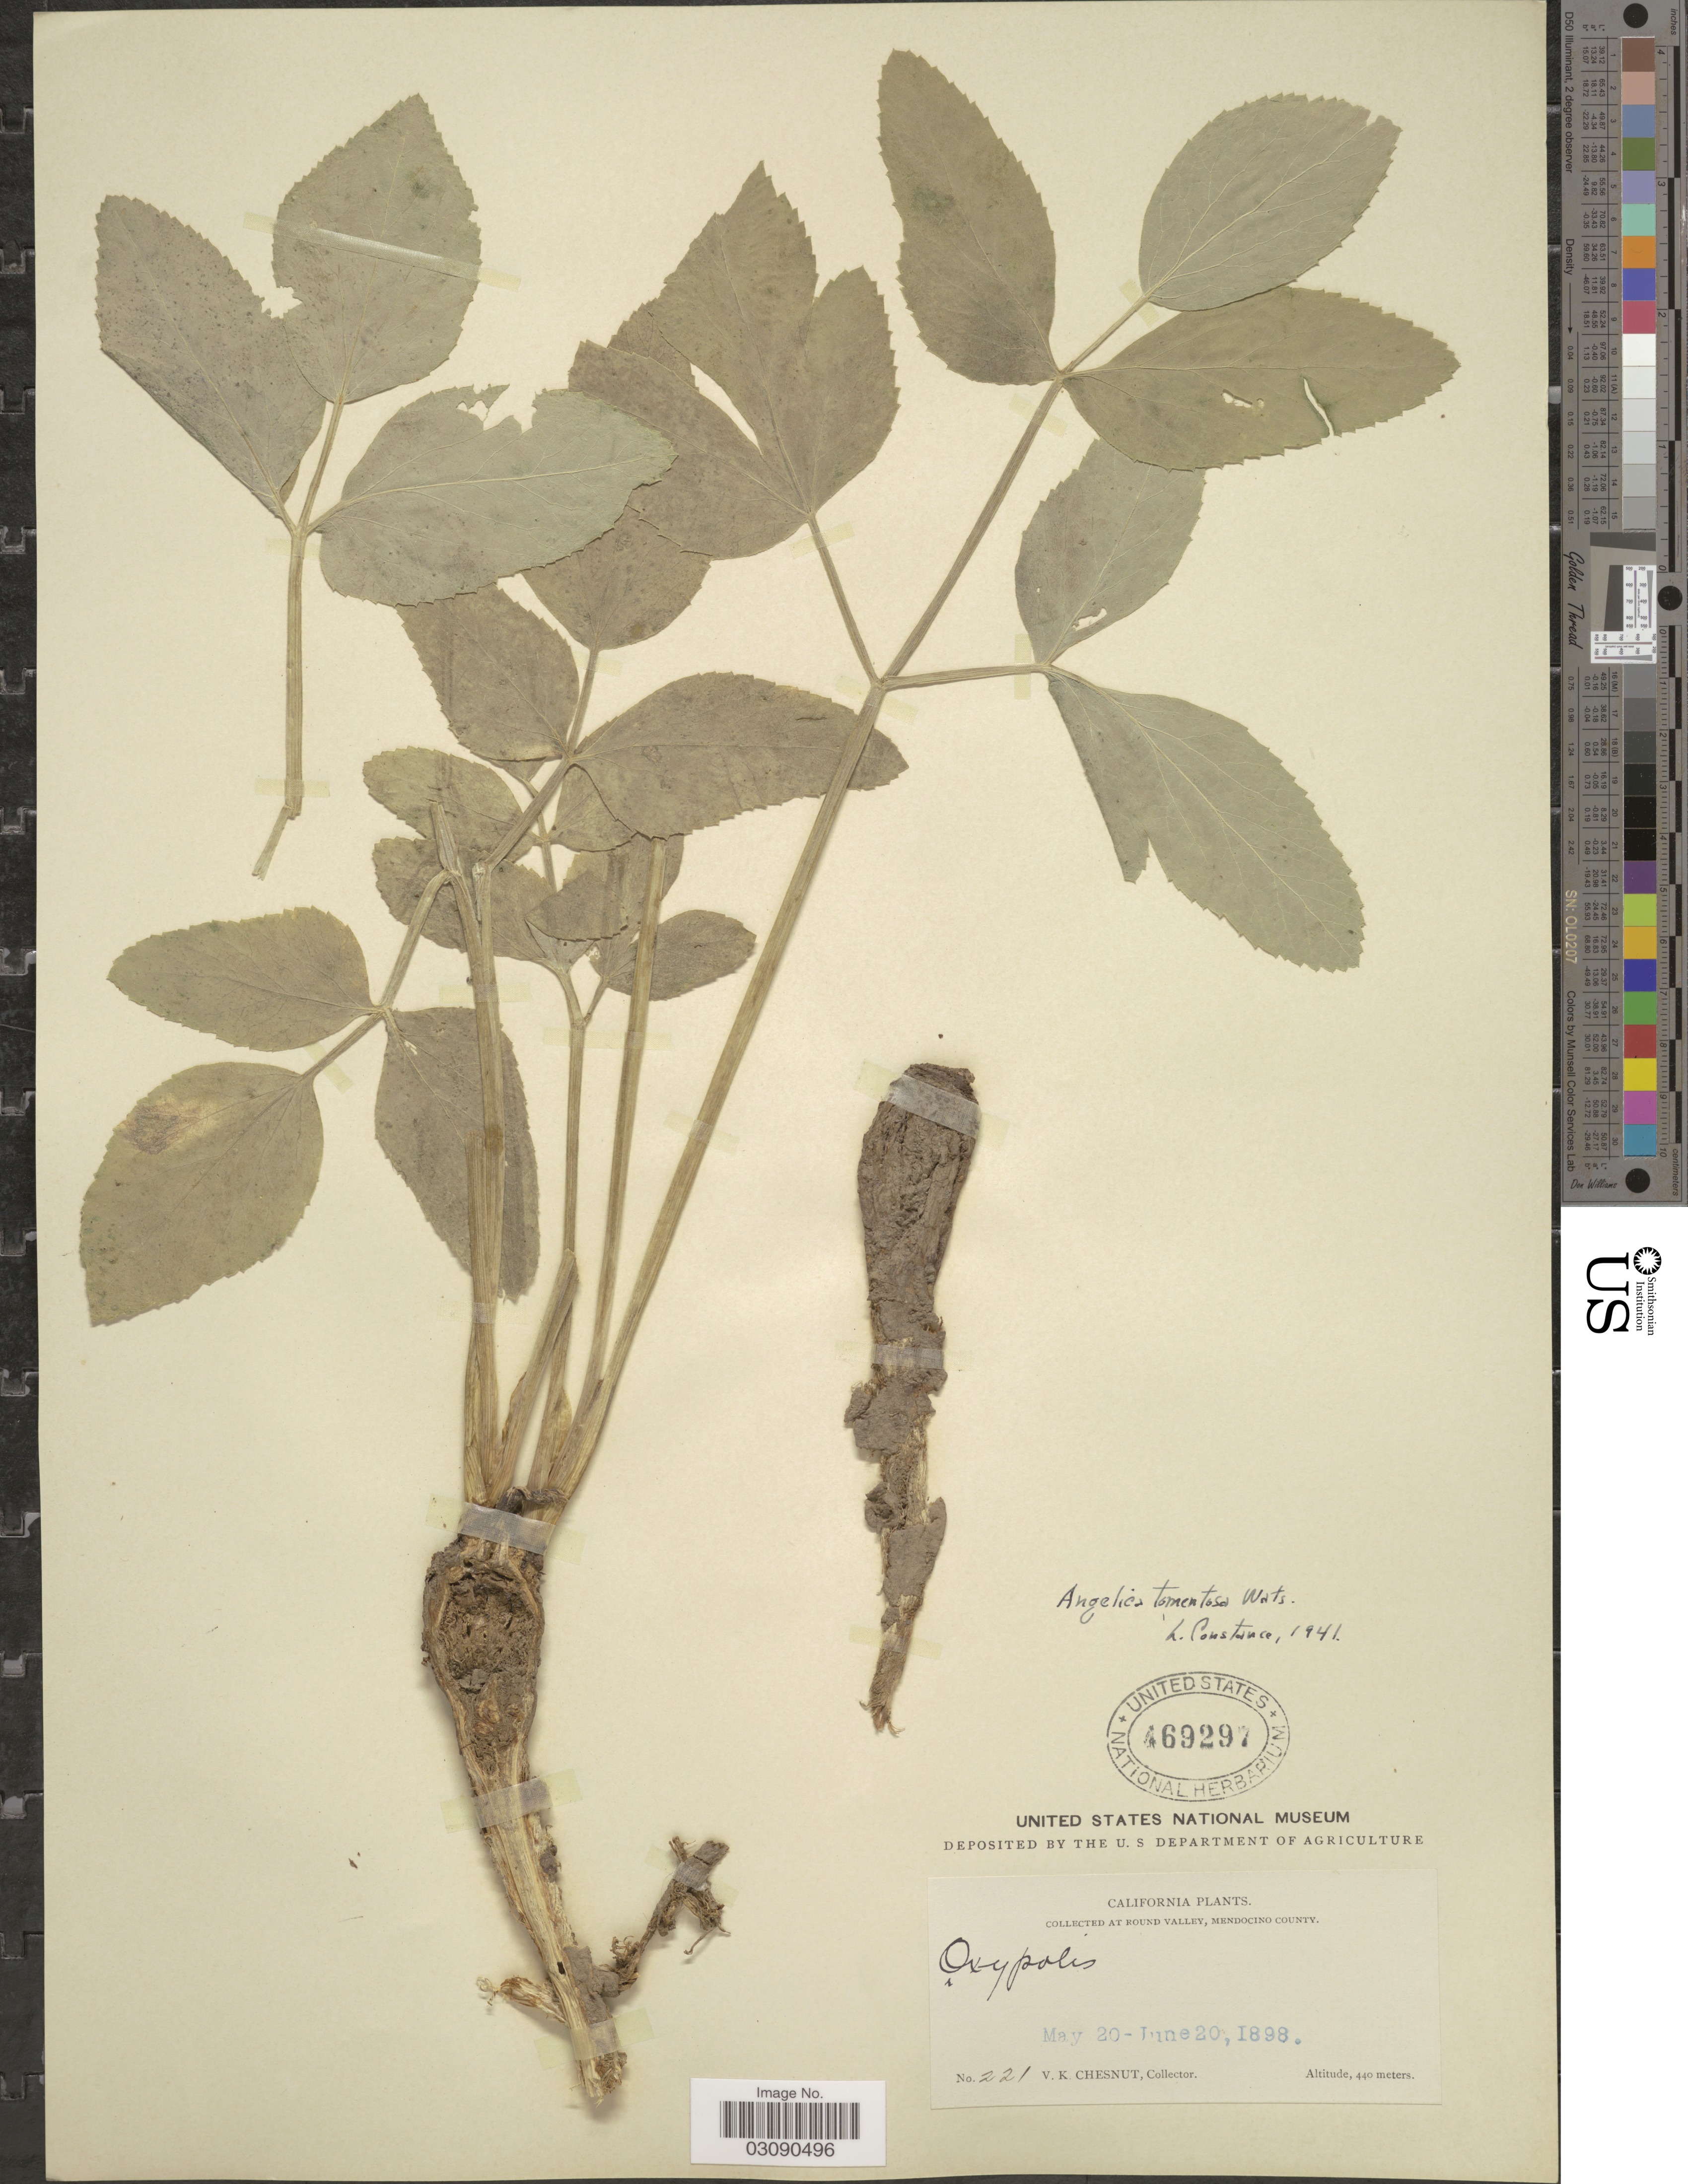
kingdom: Plantae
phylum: Tracheophyta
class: Magnoliopsida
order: Apiales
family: Apiaceae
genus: Angelica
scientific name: Angelica tomentosa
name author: S. Watson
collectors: V. Chesnut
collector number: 221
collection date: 1898-05-20/1898-06-20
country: United States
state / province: California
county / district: Mendocino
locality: Collected at Round Valley, Mendocino County.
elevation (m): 440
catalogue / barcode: US 469297